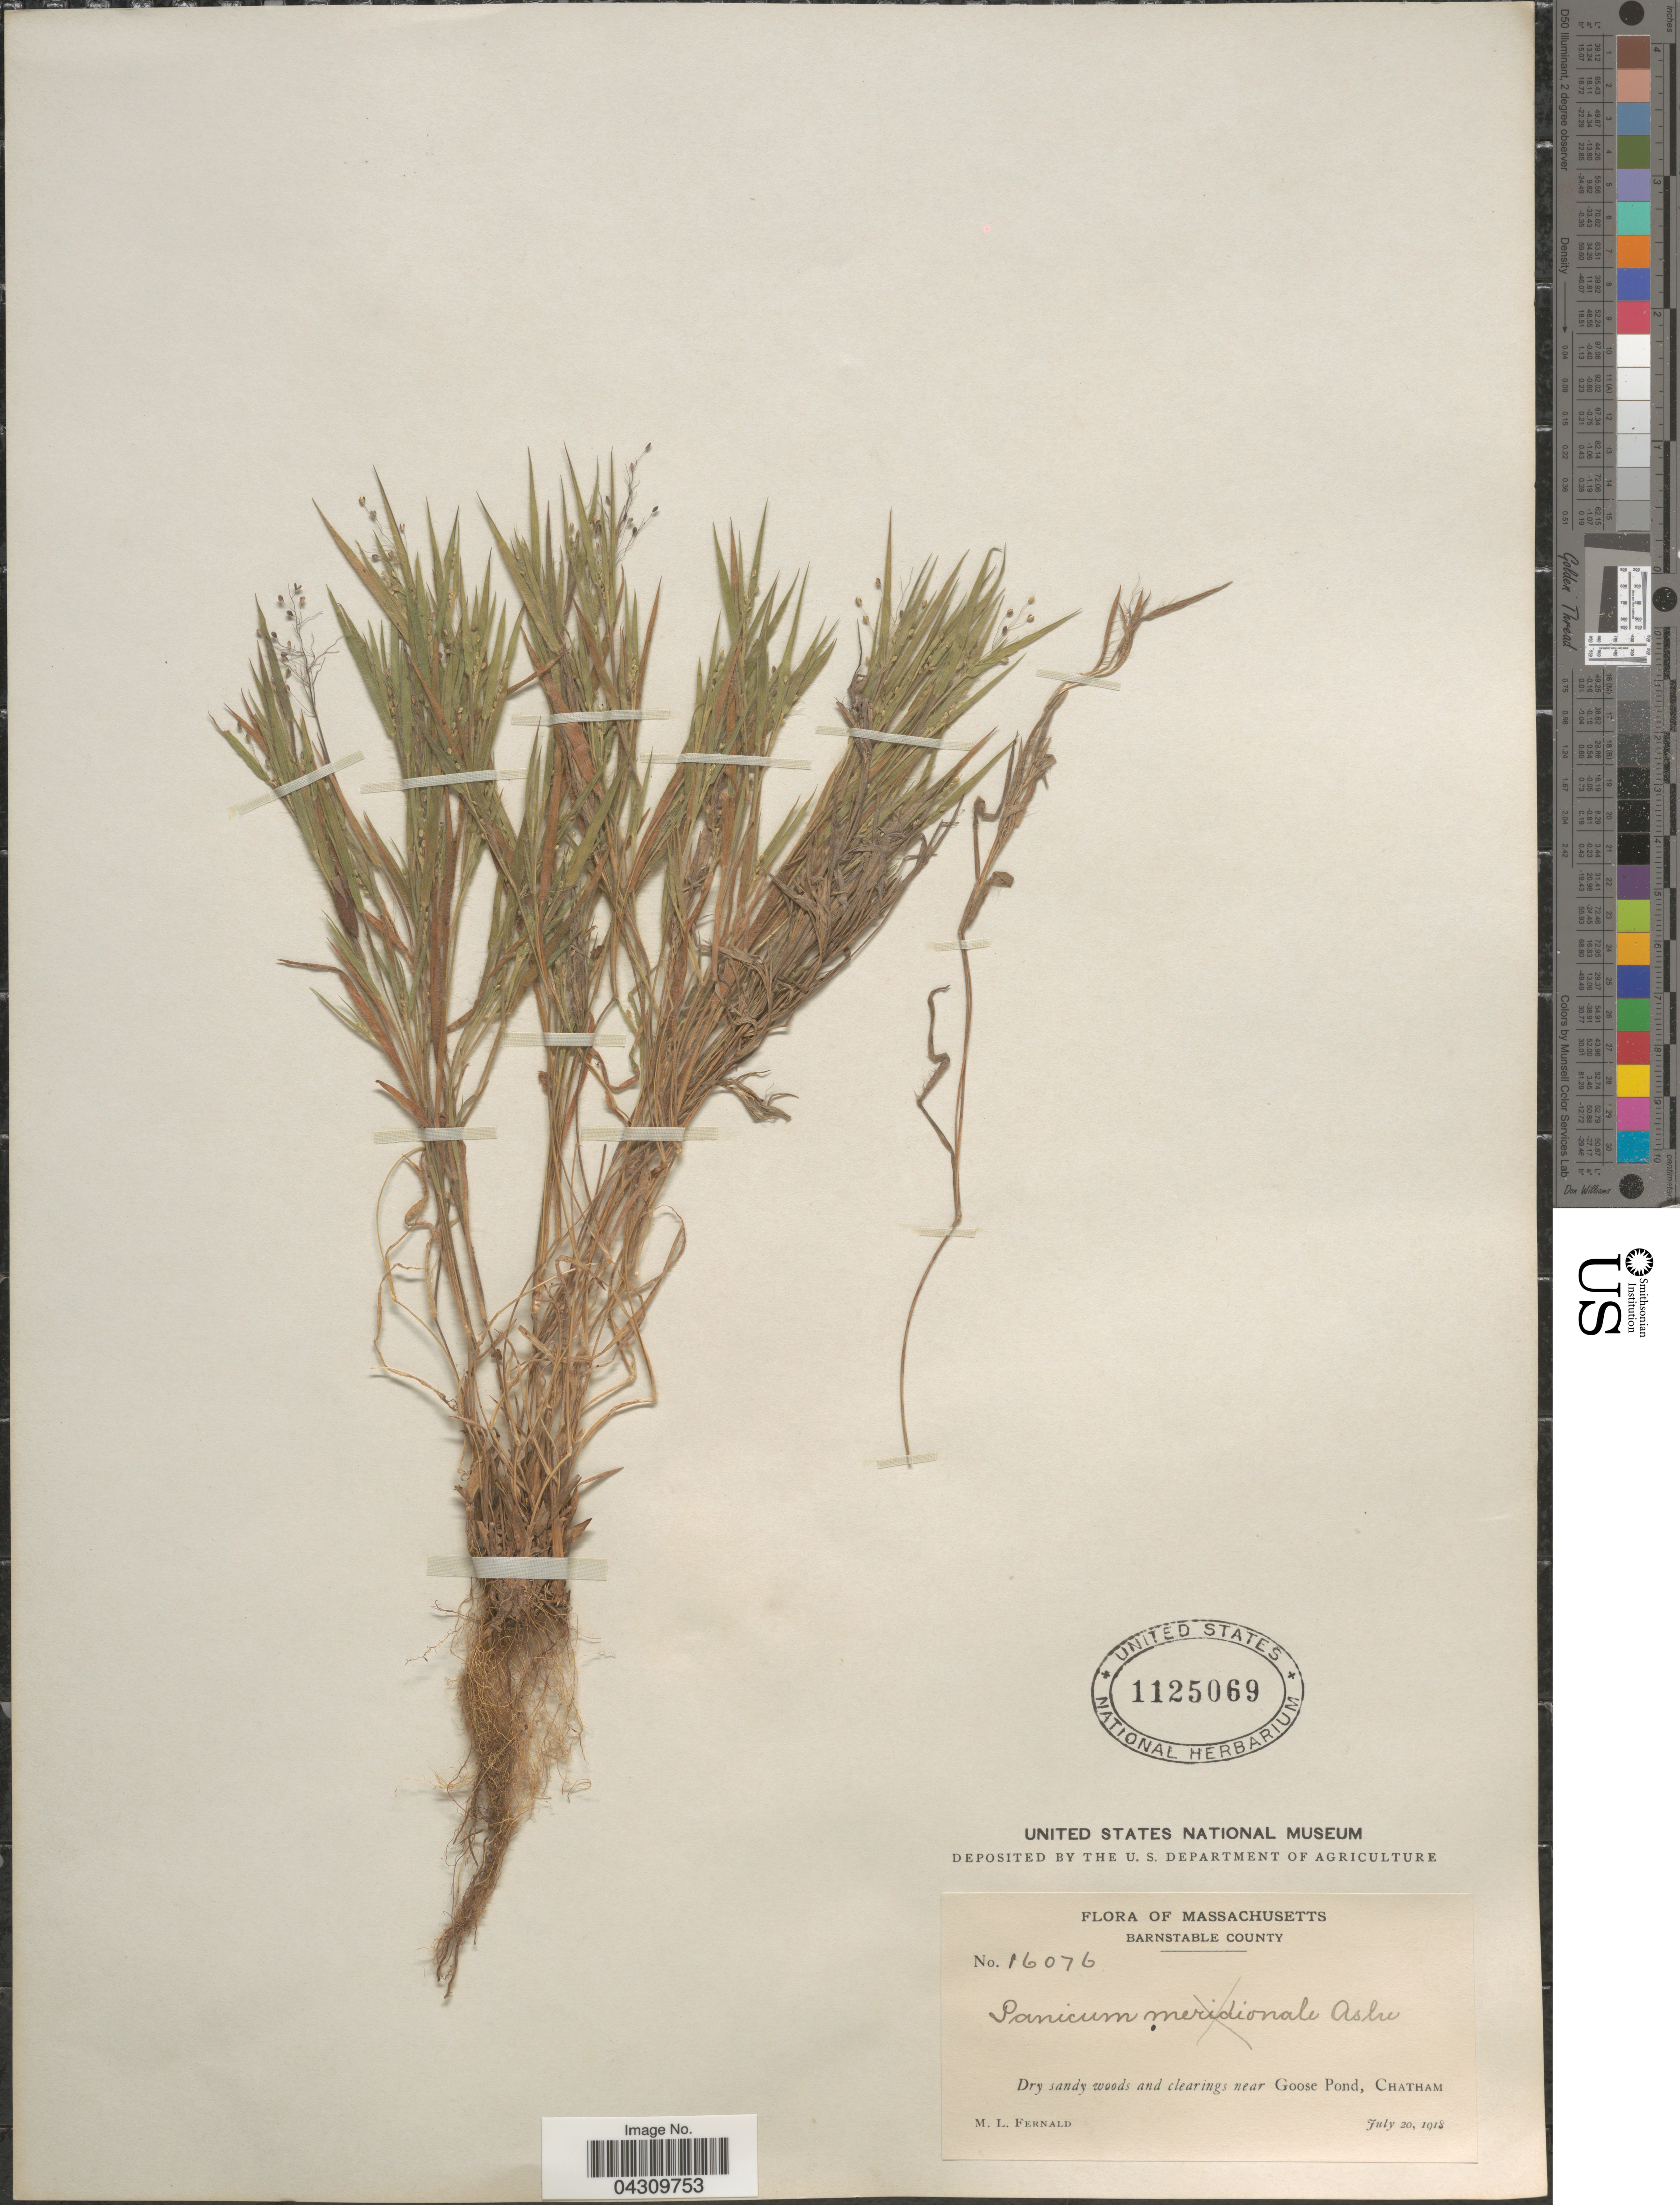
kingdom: Plantae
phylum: Tracheophyta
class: Liliopsida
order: Poales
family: Poaceae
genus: Dichanthelium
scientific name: Dichanthelium acuminatum var. acuminatum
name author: (Sw.) Gould & C.A. Clark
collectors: M. L. Fernald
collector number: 16076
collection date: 1918-07-20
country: United States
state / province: Massachusetts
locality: Barnstable County. Dry sandy woods and clearings near Goose Pond, Chatham.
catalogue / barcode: US 1125069